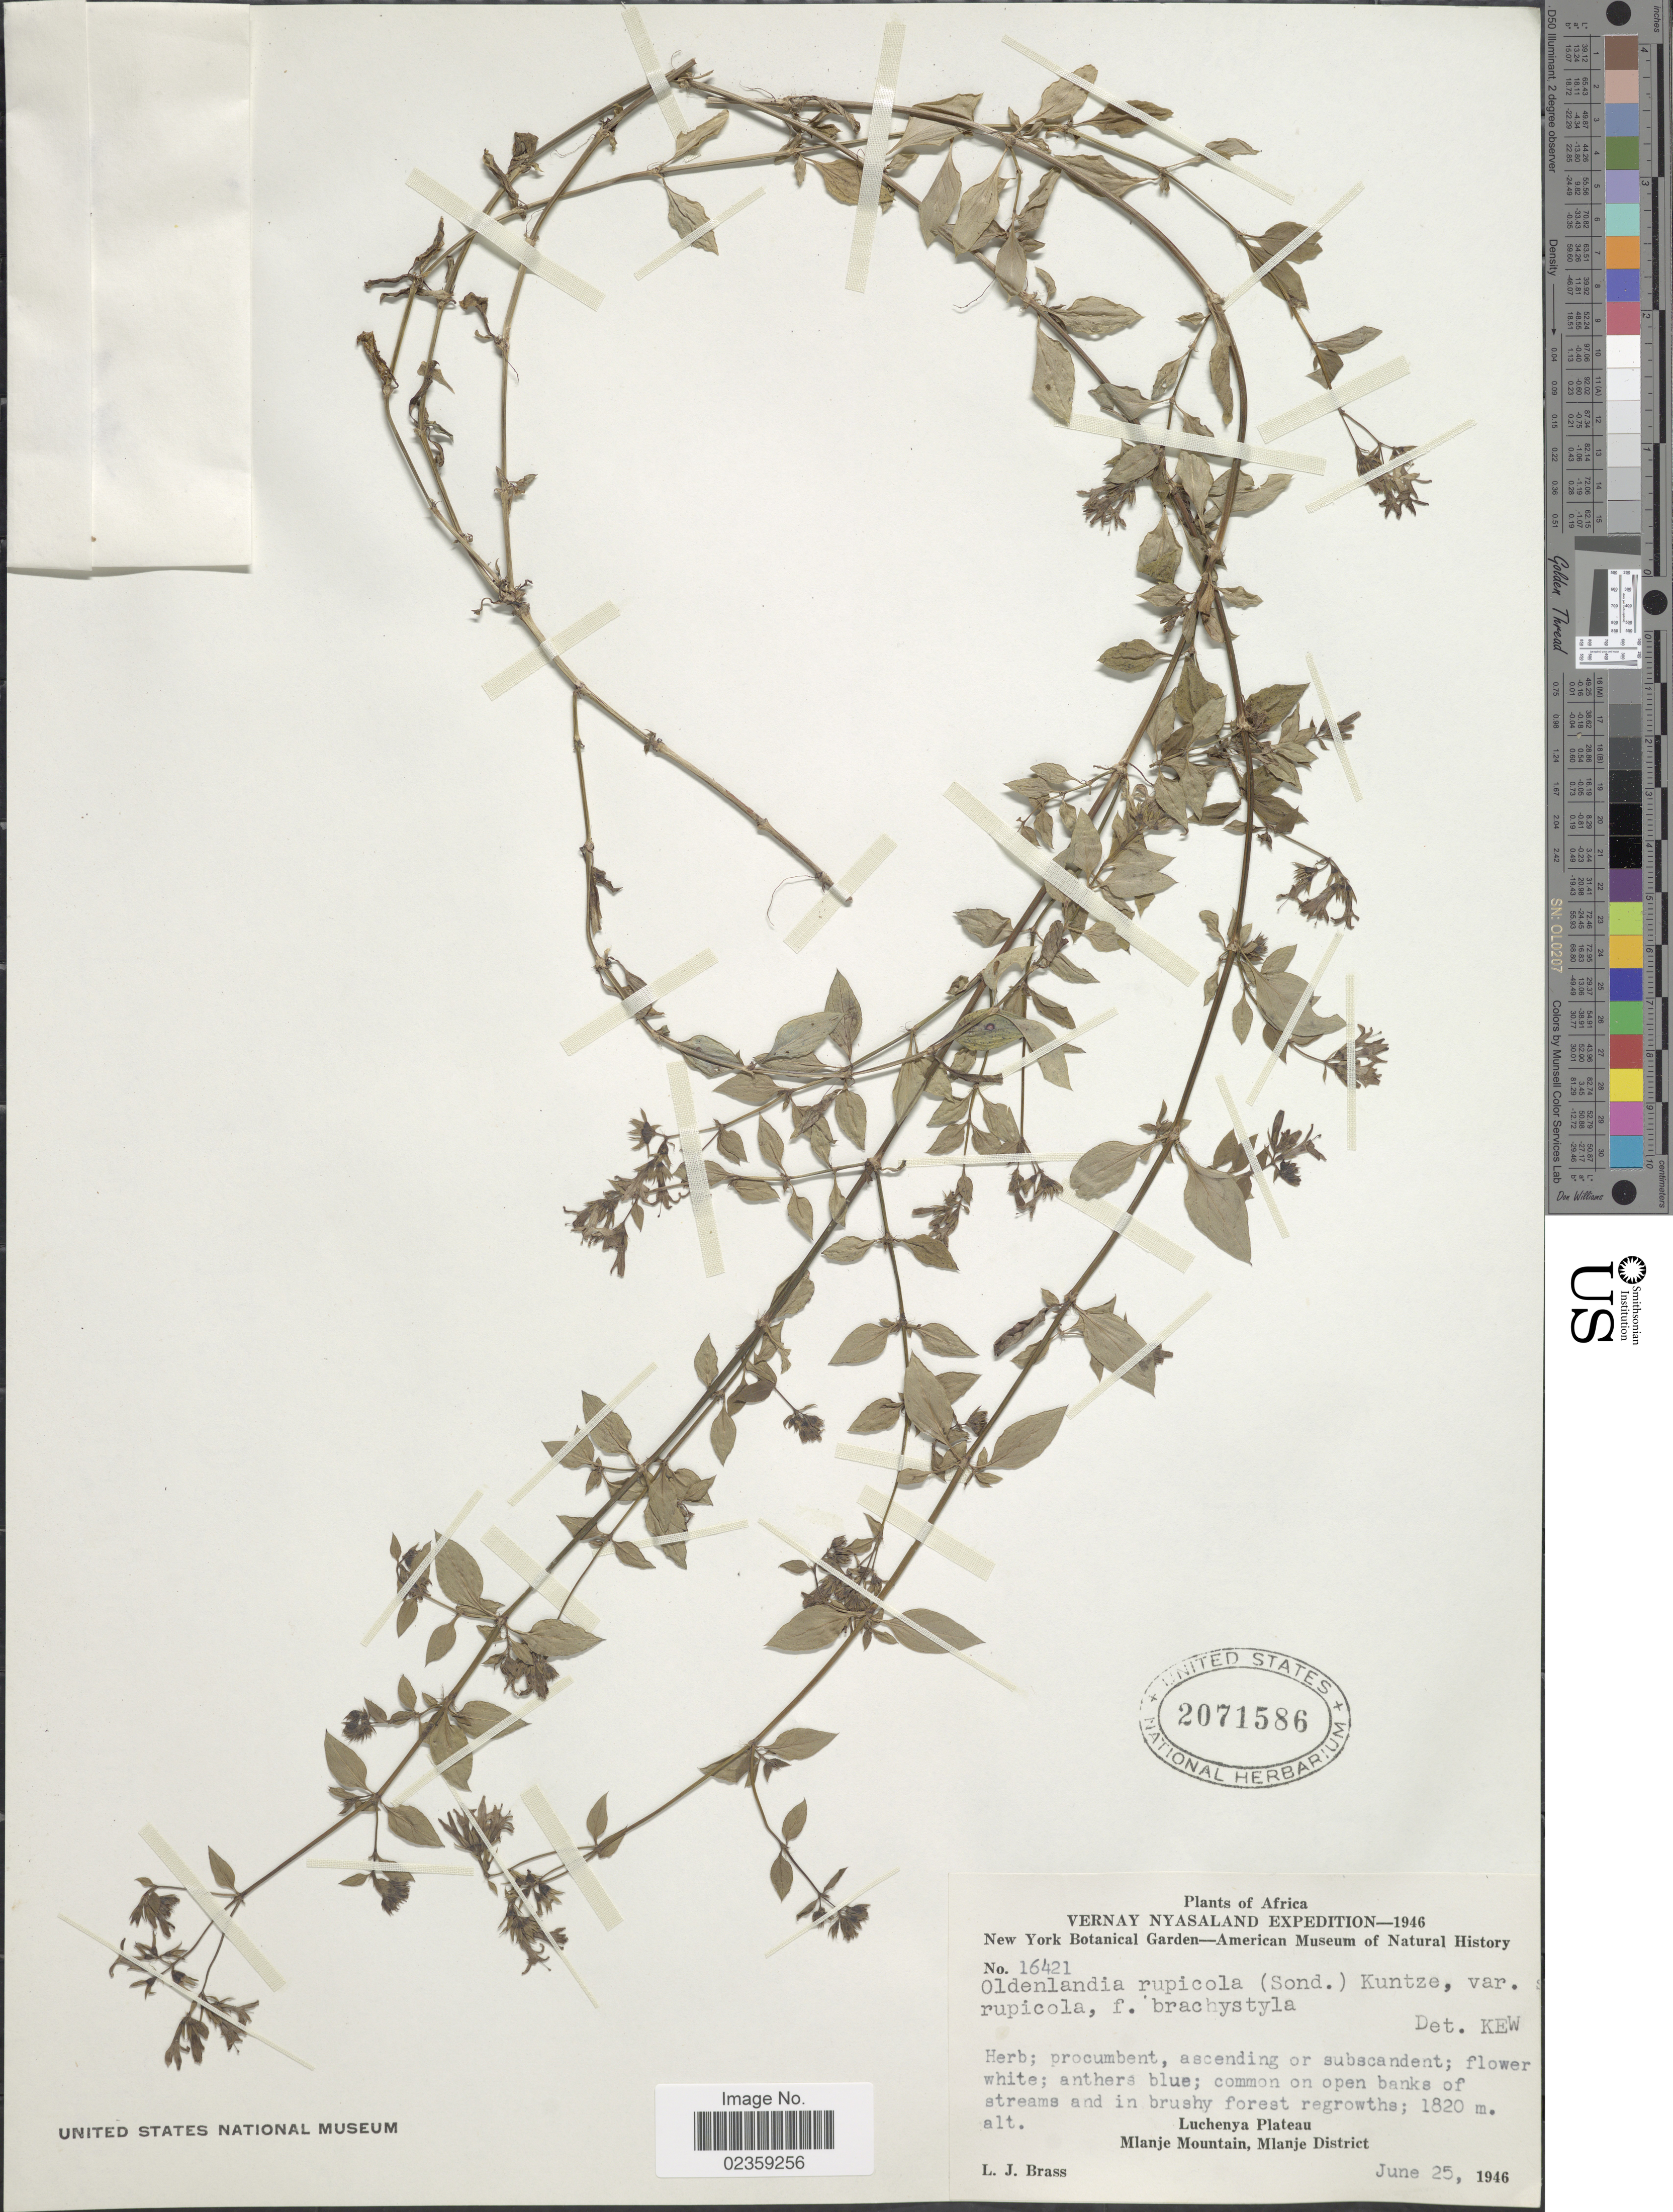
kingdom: Plantae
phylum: Tracheophyta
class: Magnoliopsida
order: Gentianales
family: Rubiaceae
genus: Oldenlandia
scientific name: Oldenlandia rupicola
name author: (Sond.) Kuntze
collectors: L. J. Brass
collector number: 16421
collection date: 1946-06-25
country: Malawi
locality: Vernay Nyasaland. Luchenya Plateau. Mlanje Mountain, Mlanje District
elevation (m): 1820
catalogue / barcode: US 2071586